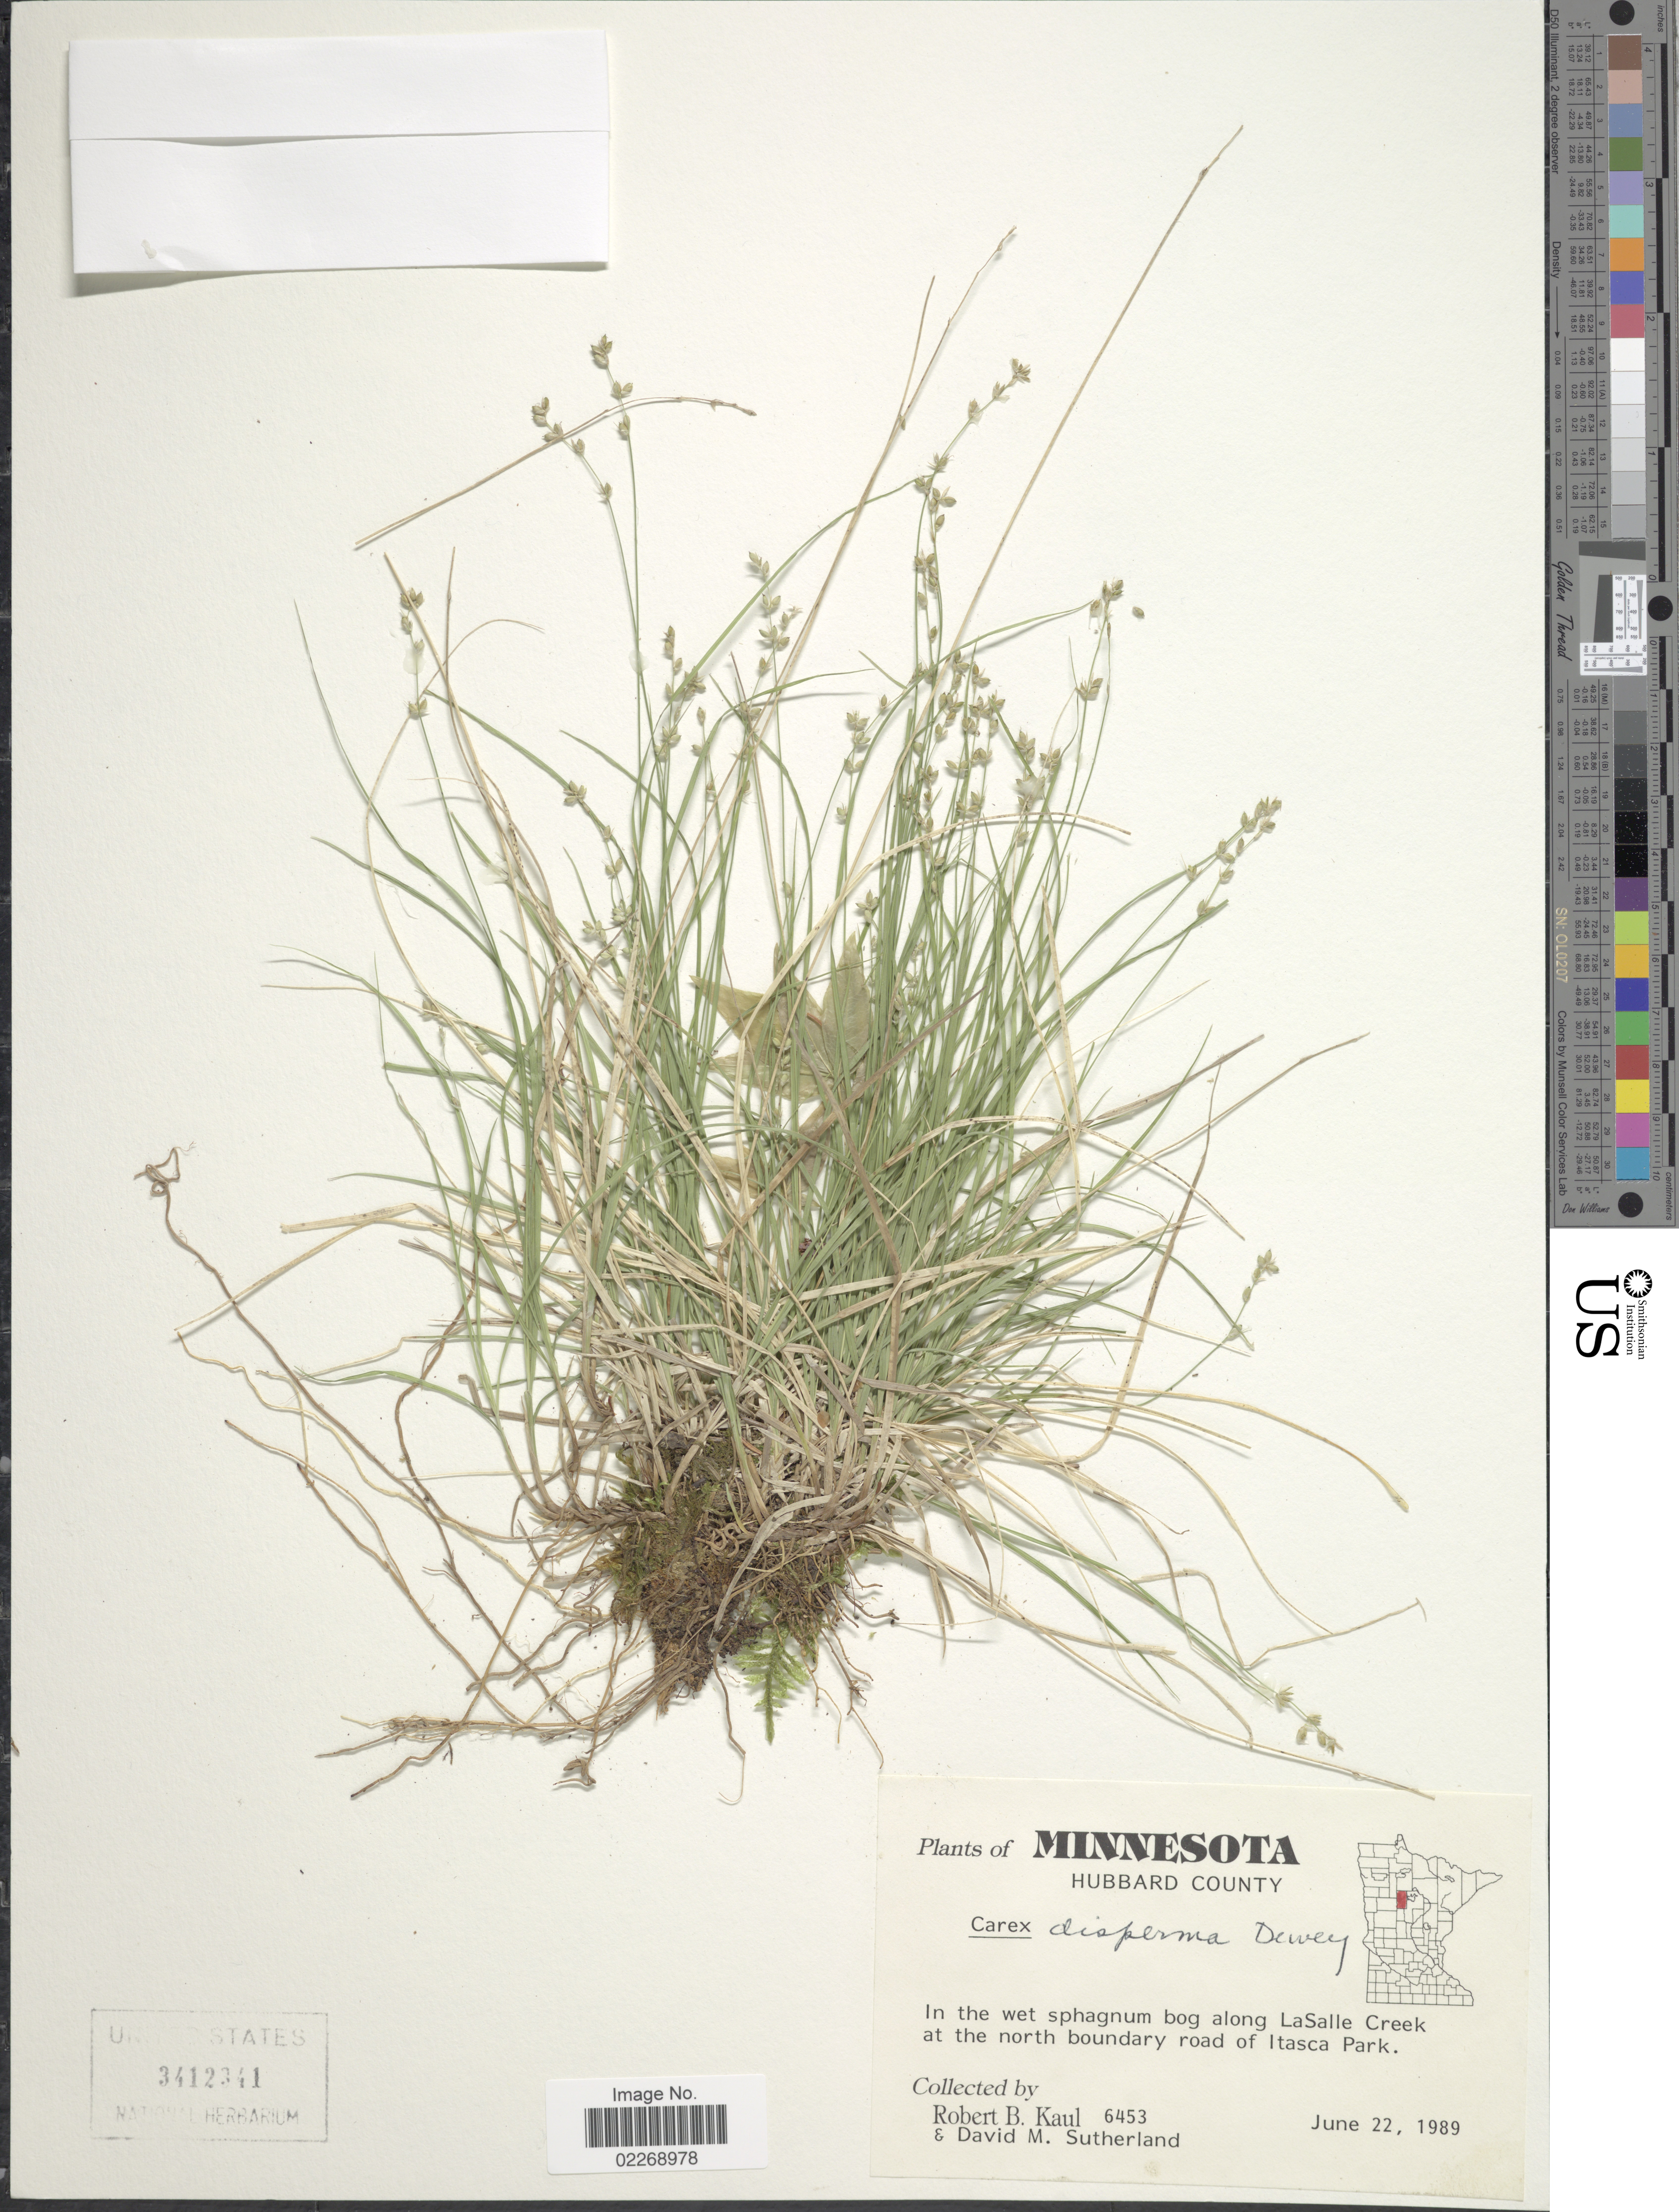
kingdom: Plantae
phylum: Tracheophyta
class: Liliopsida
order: Poales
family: Cyperaceae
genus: Carex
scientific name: Carex disperma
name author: Dewey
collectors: R. Kaul & D. Sutherland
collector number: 6453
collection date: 1989-06-22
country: United States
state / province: Minnesota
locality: Hubbard County, In the wet sphagnum bog along LaSalle Creek at the north boundary road of Itasca Park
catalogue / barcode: US 3412341